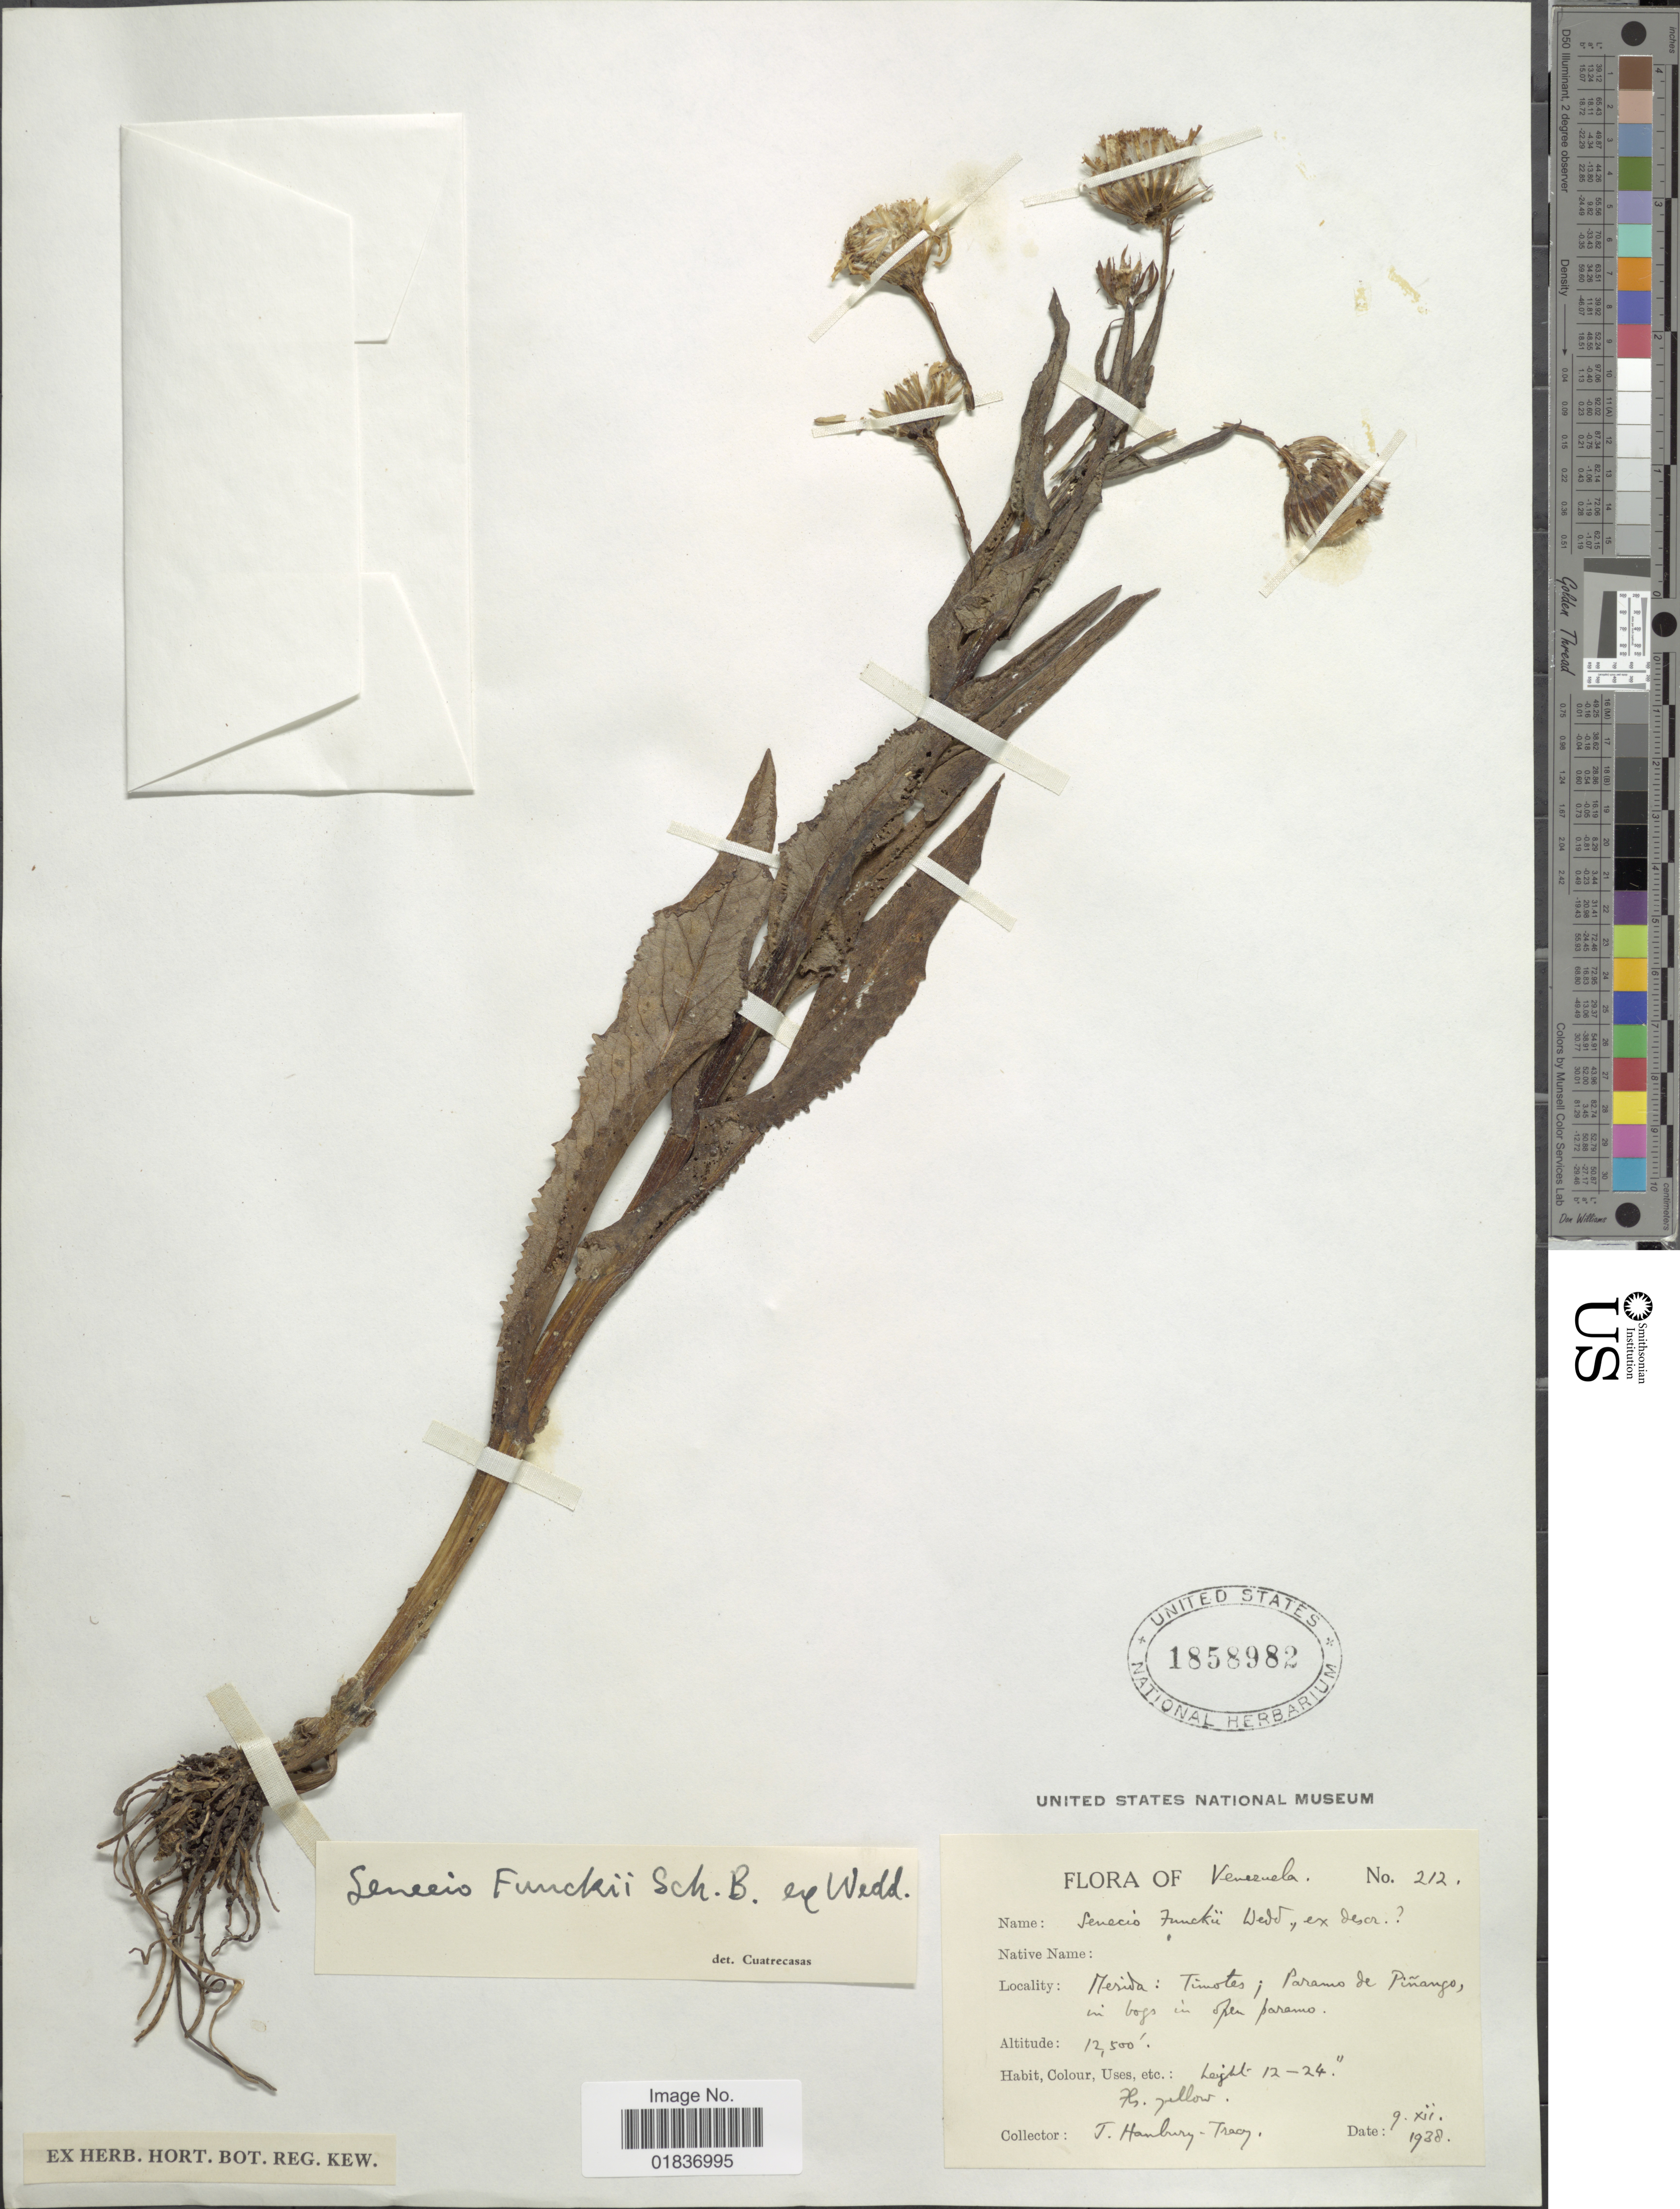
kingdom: Plantae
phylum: Tracheophyta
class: Magnoliopsida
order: Asterales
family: Asteraceae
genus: Senecio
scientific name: Senecio funckii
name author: (Sch. Bip. ex Wedd.) Cuatrec.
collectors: J. Hanbury-Tracy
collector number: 212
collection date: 1938-12-09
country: Venezuela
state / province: Mérida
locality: Merida: Timotes; Paramo de Piñango in bogo in open paramo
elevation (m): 3810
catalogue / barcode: US 1858982